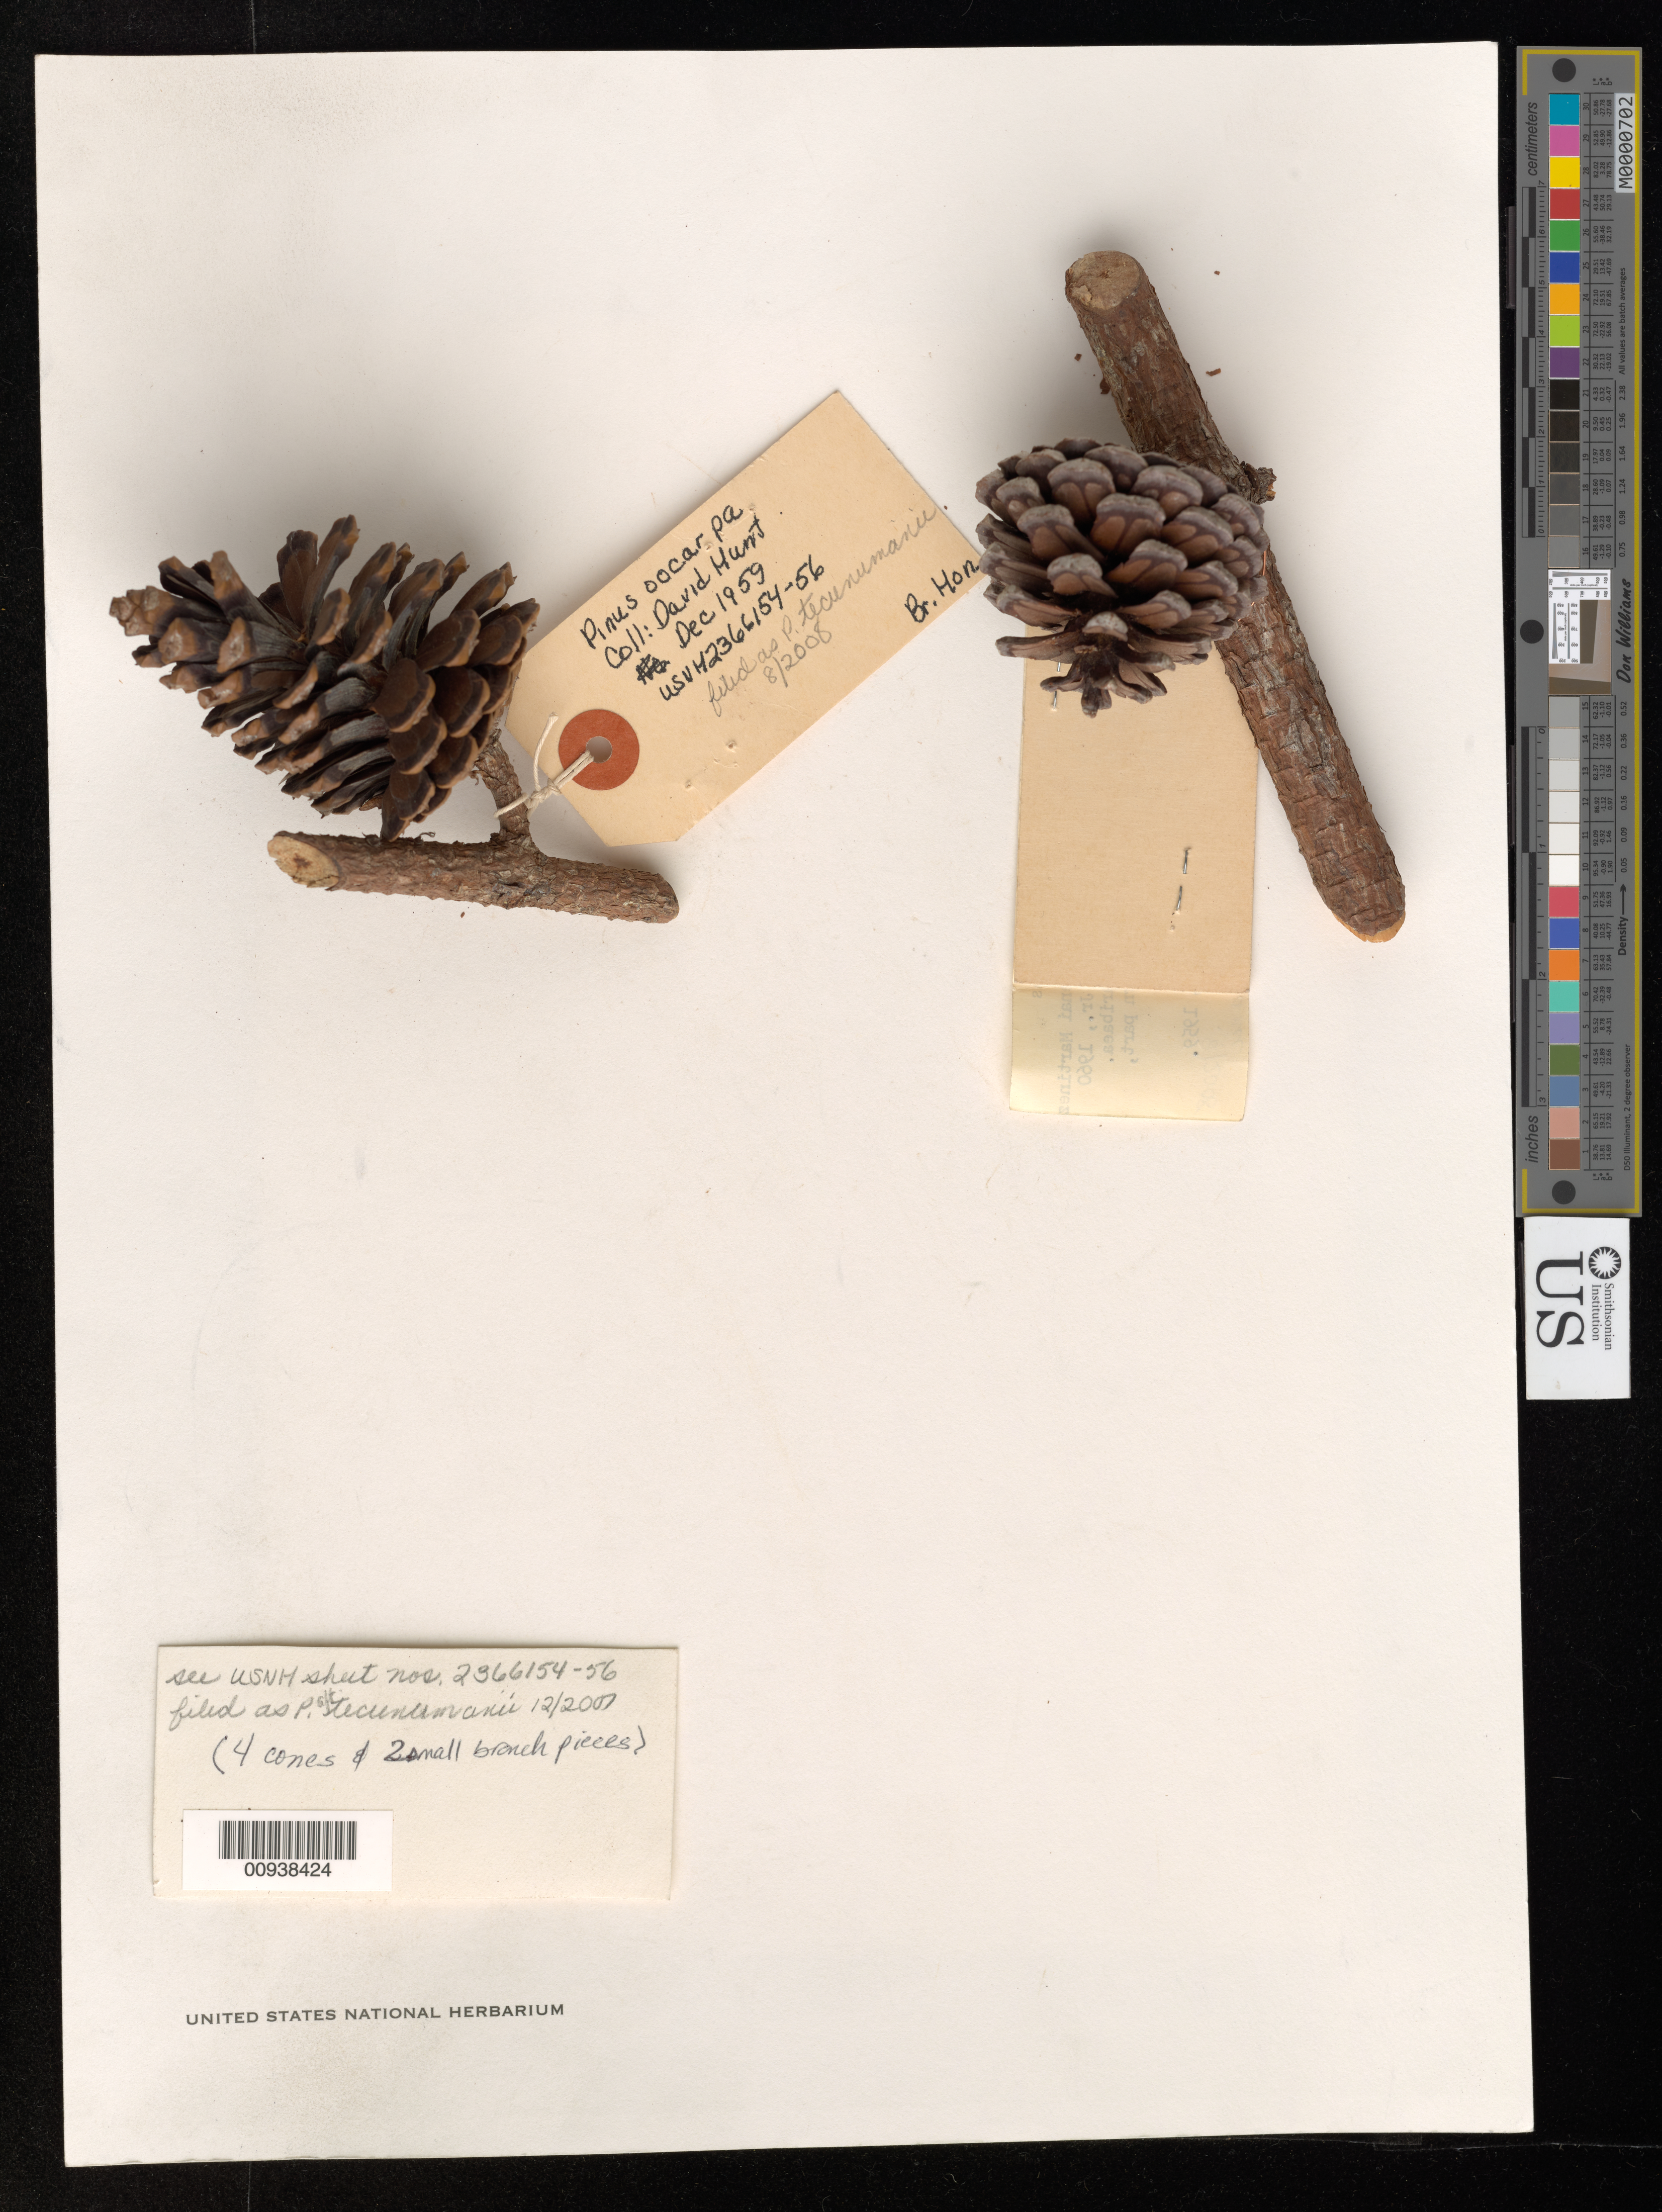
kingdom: Plantae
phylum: Tracheophyta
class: Pinopsida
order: Pinales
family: Pinaceae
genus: Pinus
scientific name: Pinus tecunumanii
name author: F. Schwerdtf. ex Eguiluz & J.P. Perry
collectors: D. R. Hunt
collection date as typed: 10 Dec 1959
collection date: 1959-12-10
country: Belize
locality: Mountain Pine Ridge, higher eastern part. British Honduras.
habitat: With Pinus caribaea.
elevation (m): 610